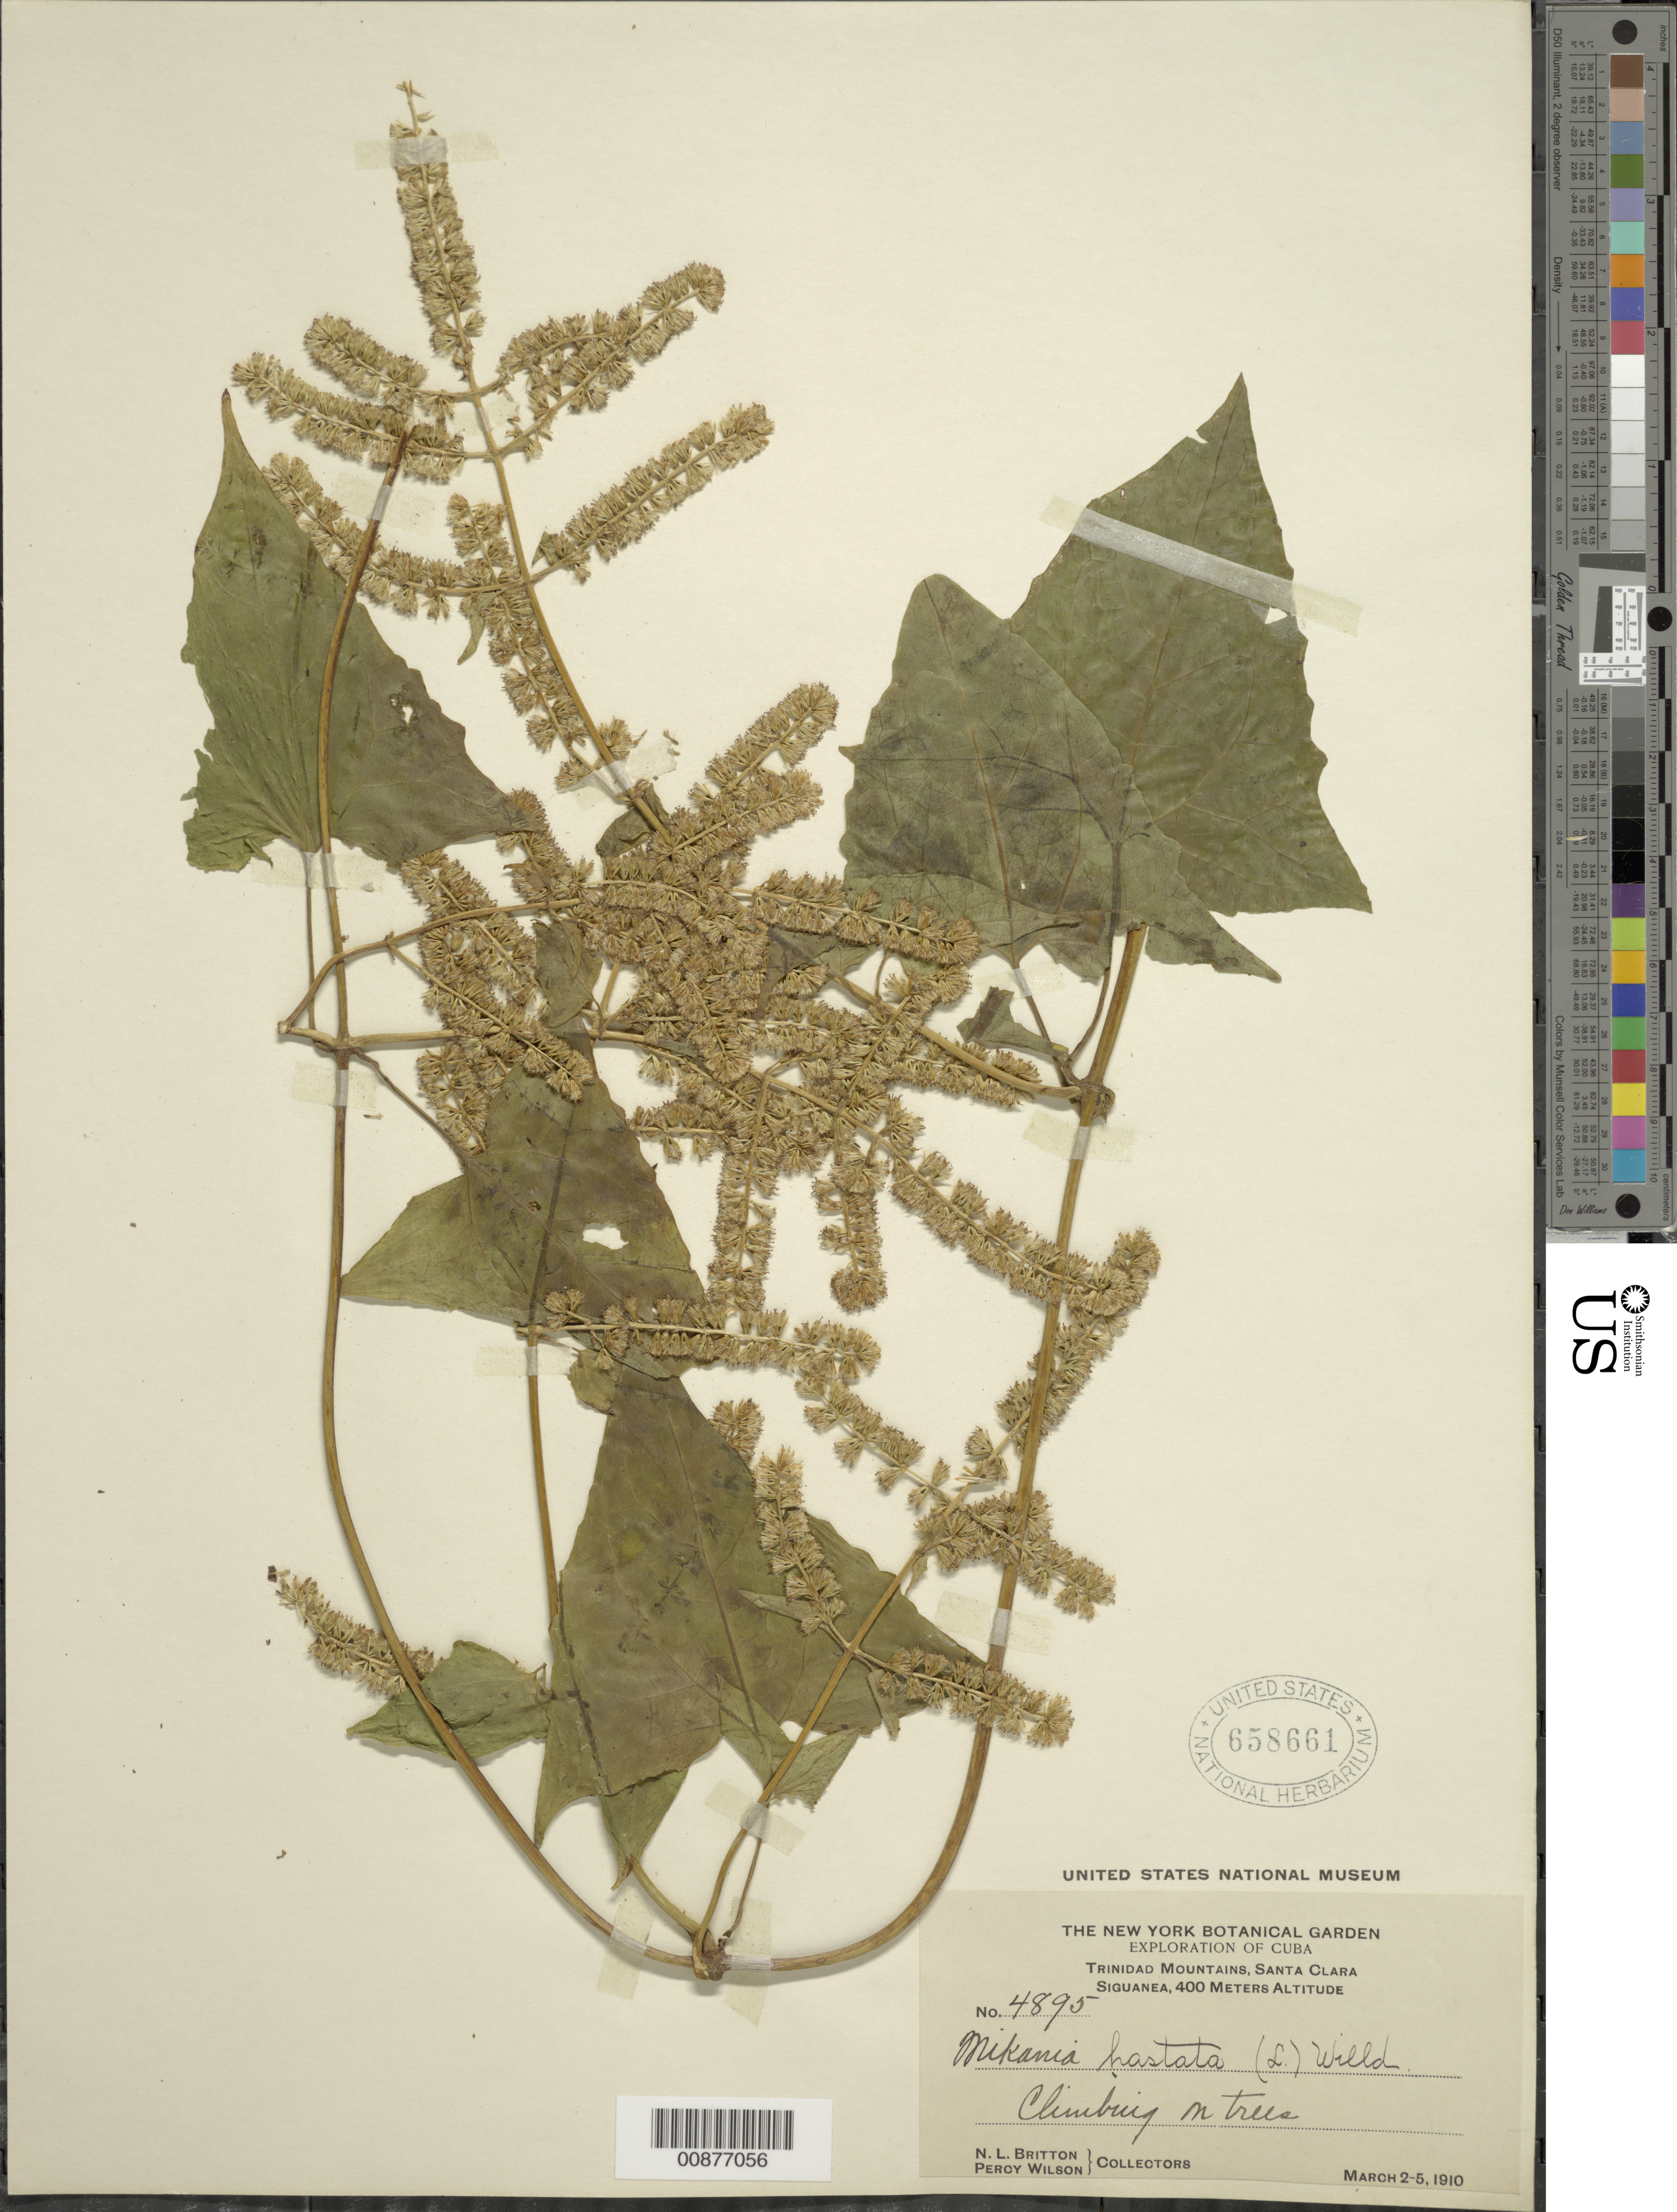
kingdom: Plantae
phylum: Tracheophyta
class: Magnoliopsida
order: Asterales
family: Asteraceae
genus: Mikania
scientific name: Mikania hastata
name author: (L.) Willd.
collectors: N. Britton & P. Wilson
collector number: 4895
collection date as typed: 02 Mar 1910 to 05 Mar 1910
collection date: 1910-03-02/1910-03-05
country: Cuba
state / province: Las Villas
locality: Trinidad Mountains, Siguanea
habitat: Climbing in trees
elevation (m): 400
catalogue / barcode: US 658661